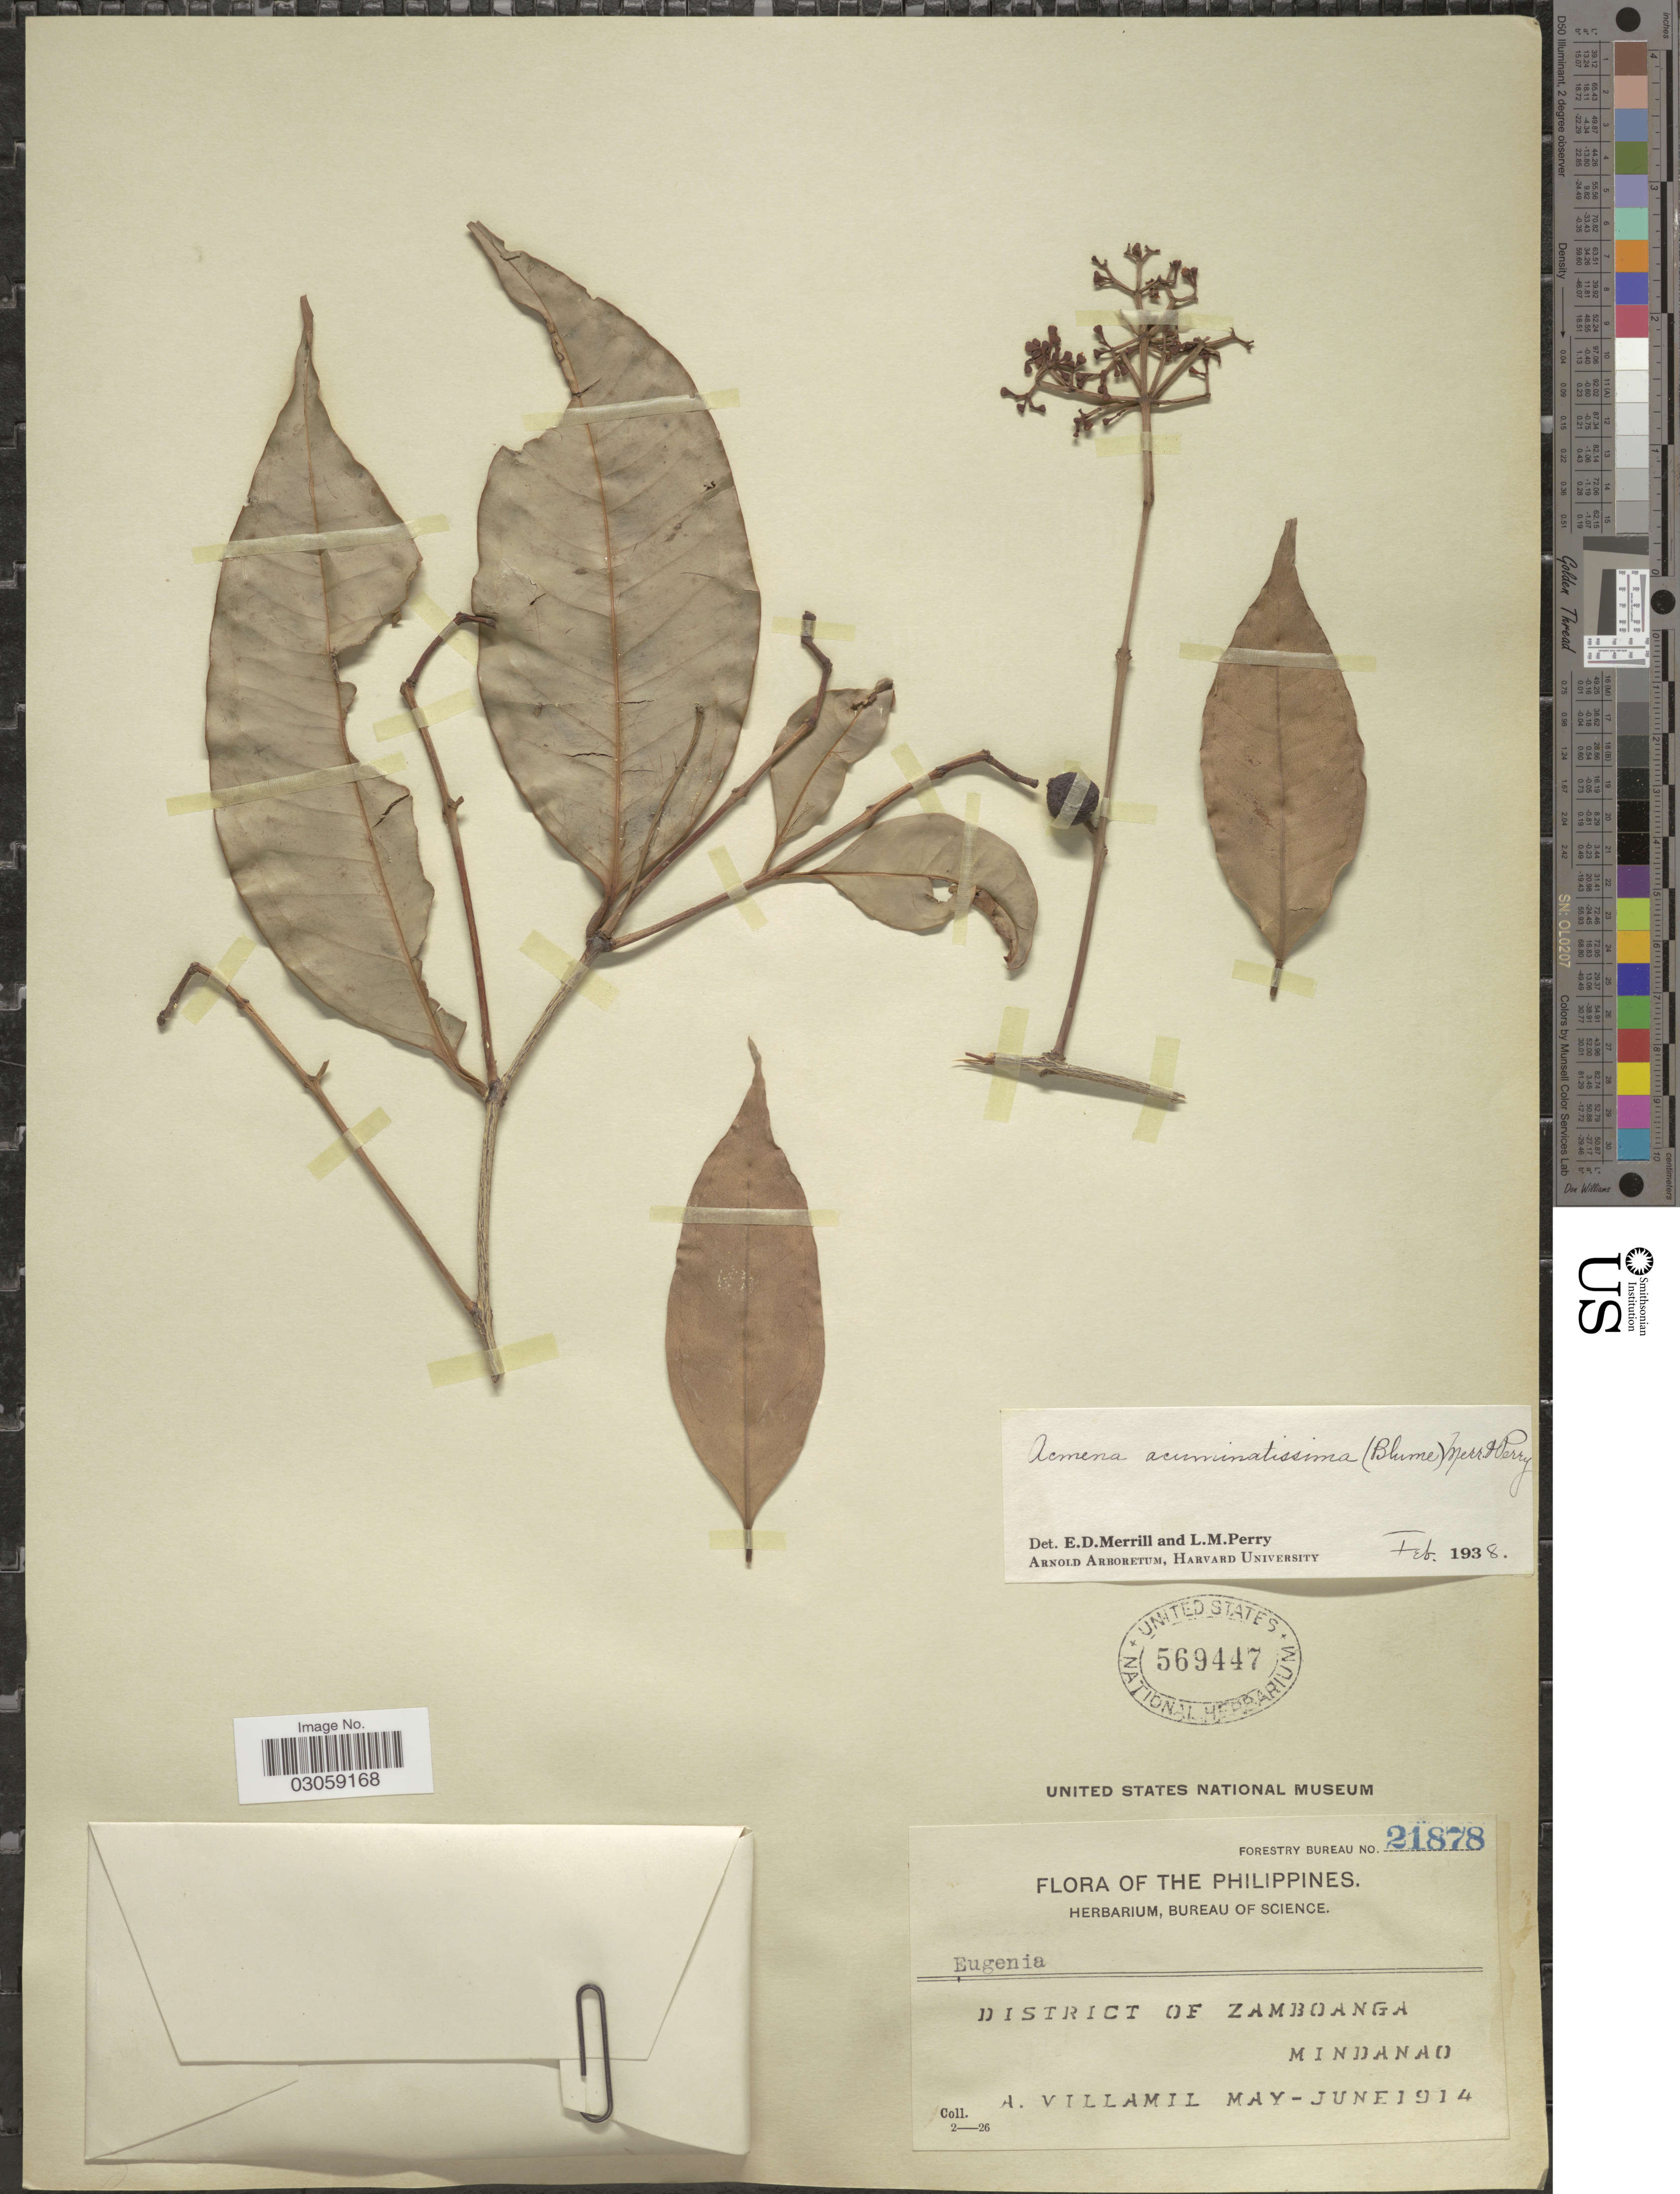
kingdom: Plantae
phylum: Tracheophyta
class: Magnoliopsida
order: Myrtales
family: Myrtaceae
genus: Syzygium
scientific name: Syzygium acuminatissimum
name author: (Blume) DC.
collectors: A. Villamil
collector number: Forestry Bureau 21878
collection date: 1914-05/1914-06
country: Philippines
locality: District of Zamboanga. Mindanao.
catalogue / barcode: US 569447